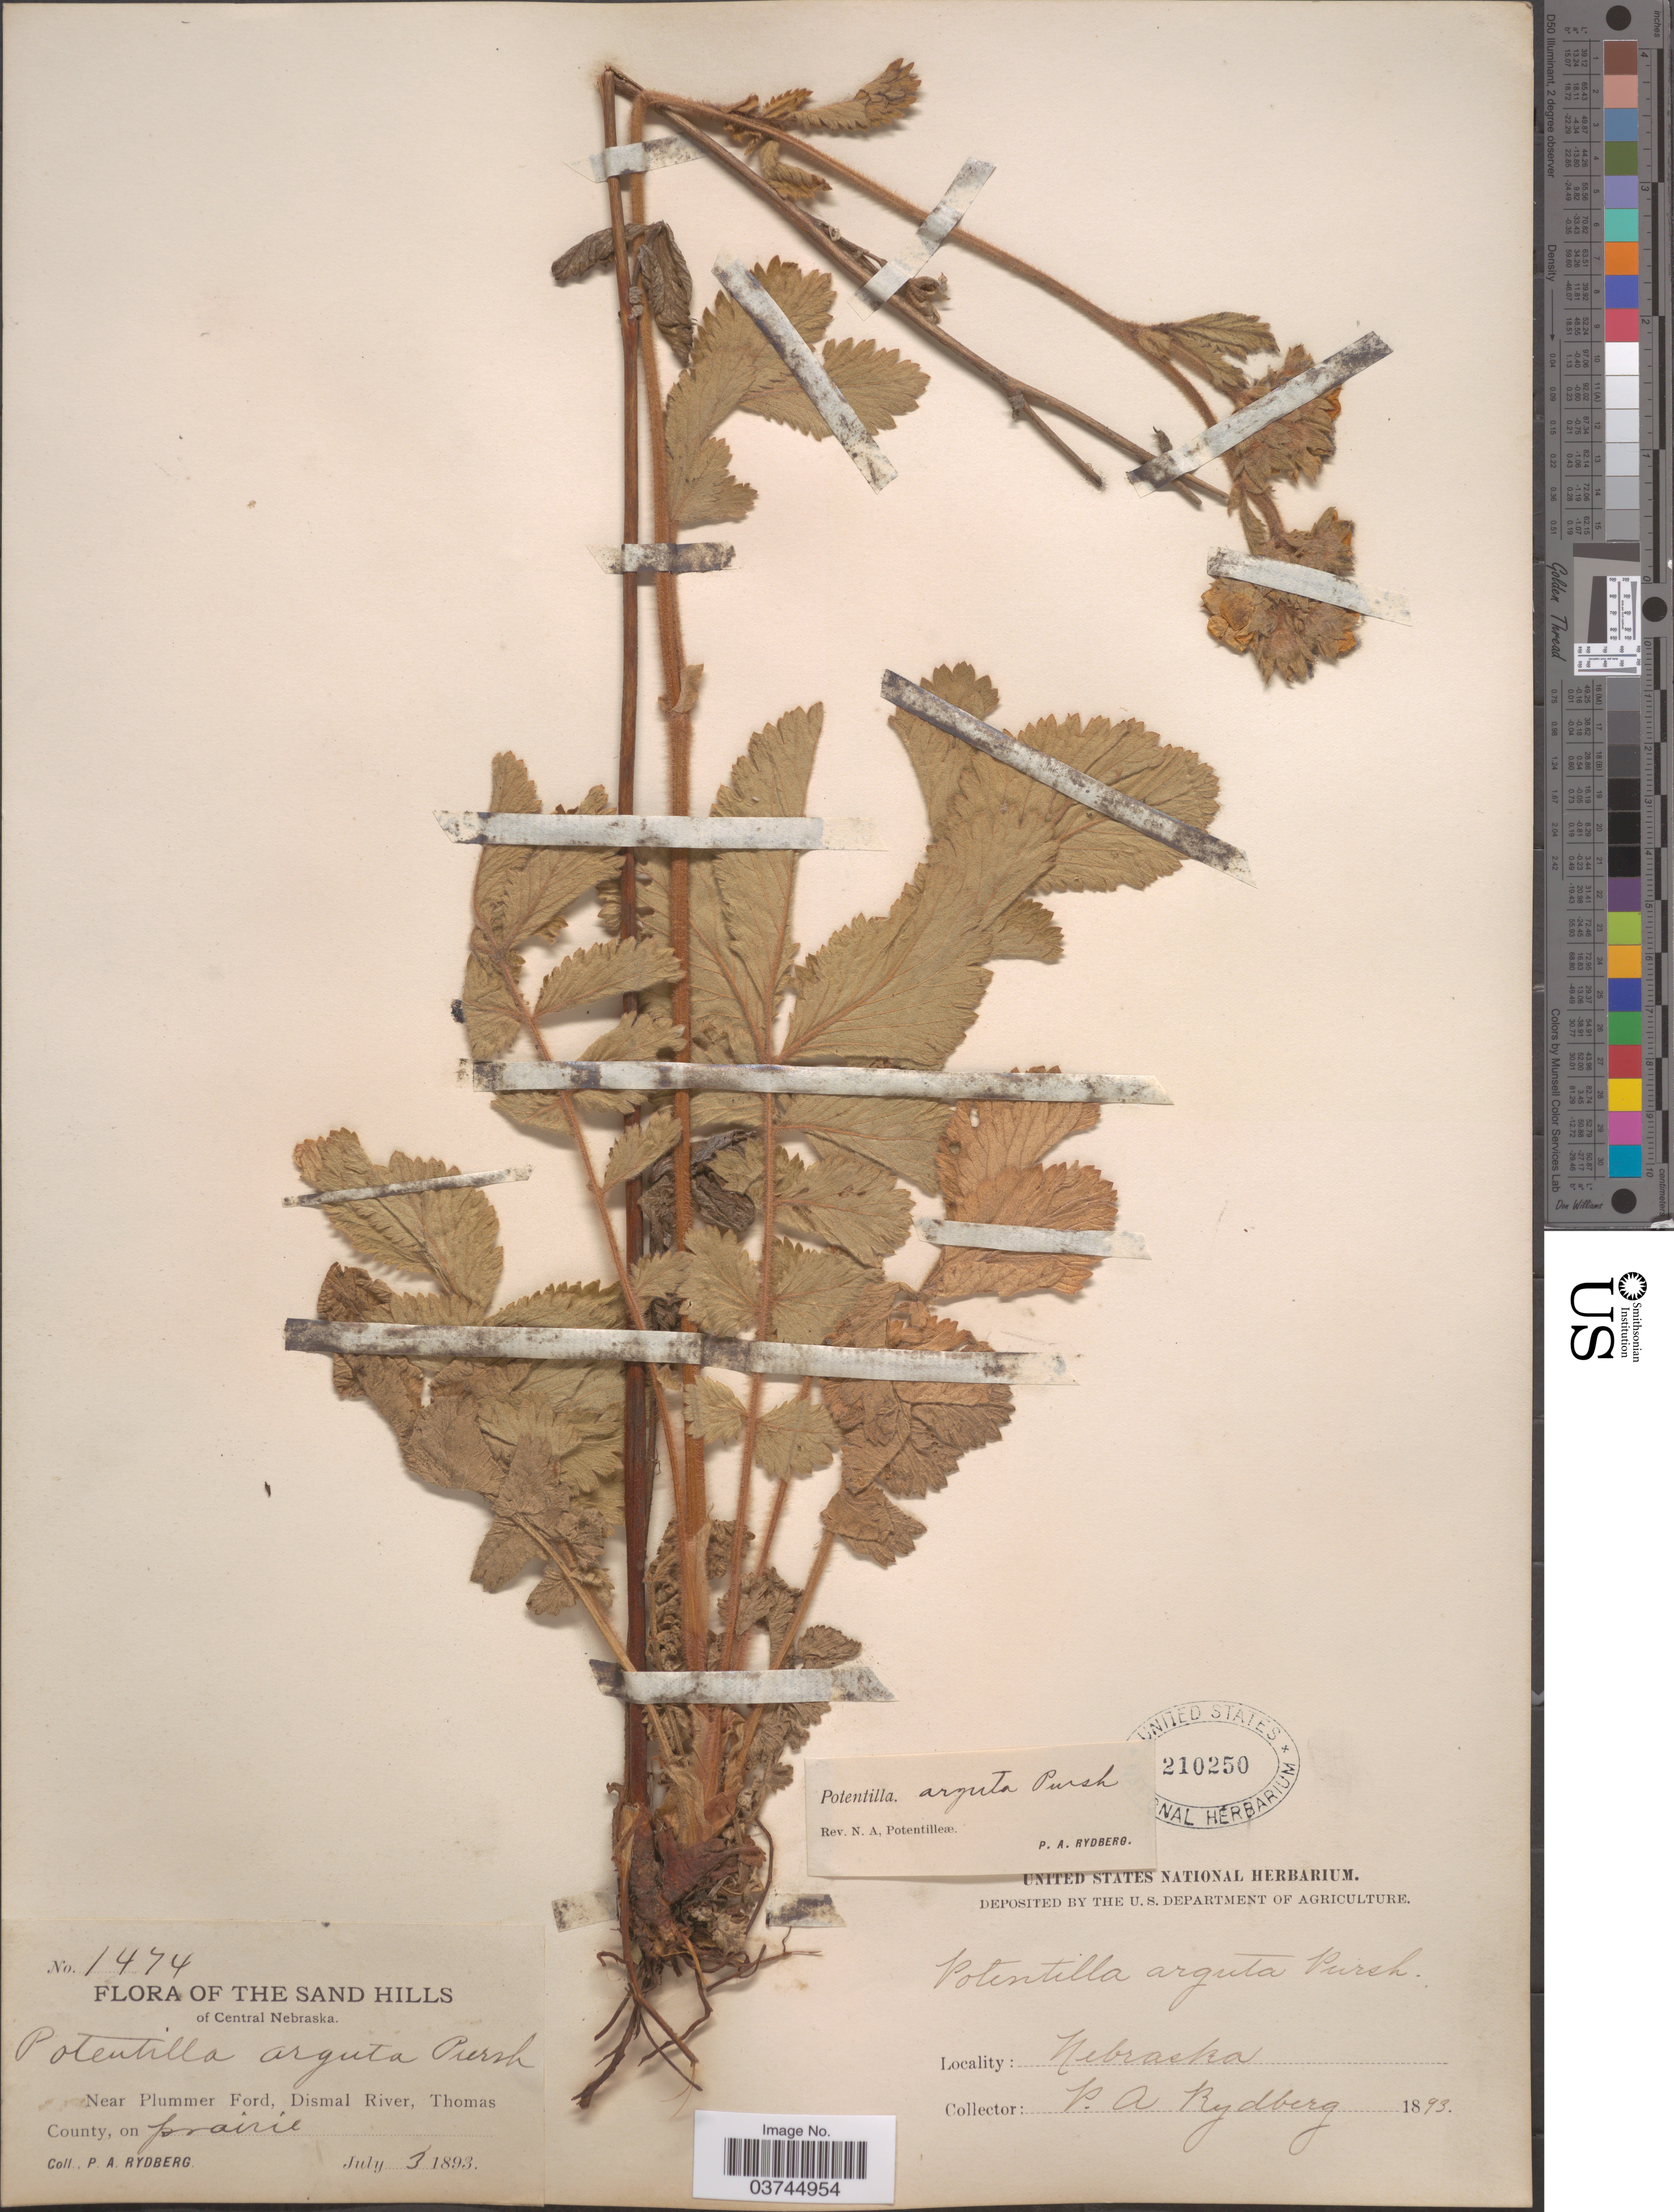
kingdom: Plantae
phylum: Tracheophyta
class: Magnoliopsida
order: Rosales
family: Rosaceae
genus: Drymocallis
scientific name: Drymocallis arguta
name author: (Pursh) Rydb.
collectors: P. A. Rydberg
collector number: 1474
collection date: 1893-07-03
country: United States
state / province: Nebraska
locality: The Sand Hills of Central Nebraska. Near Plummer Ford, Dismal River, Thomas County, on prairie.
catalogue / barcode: US 210250